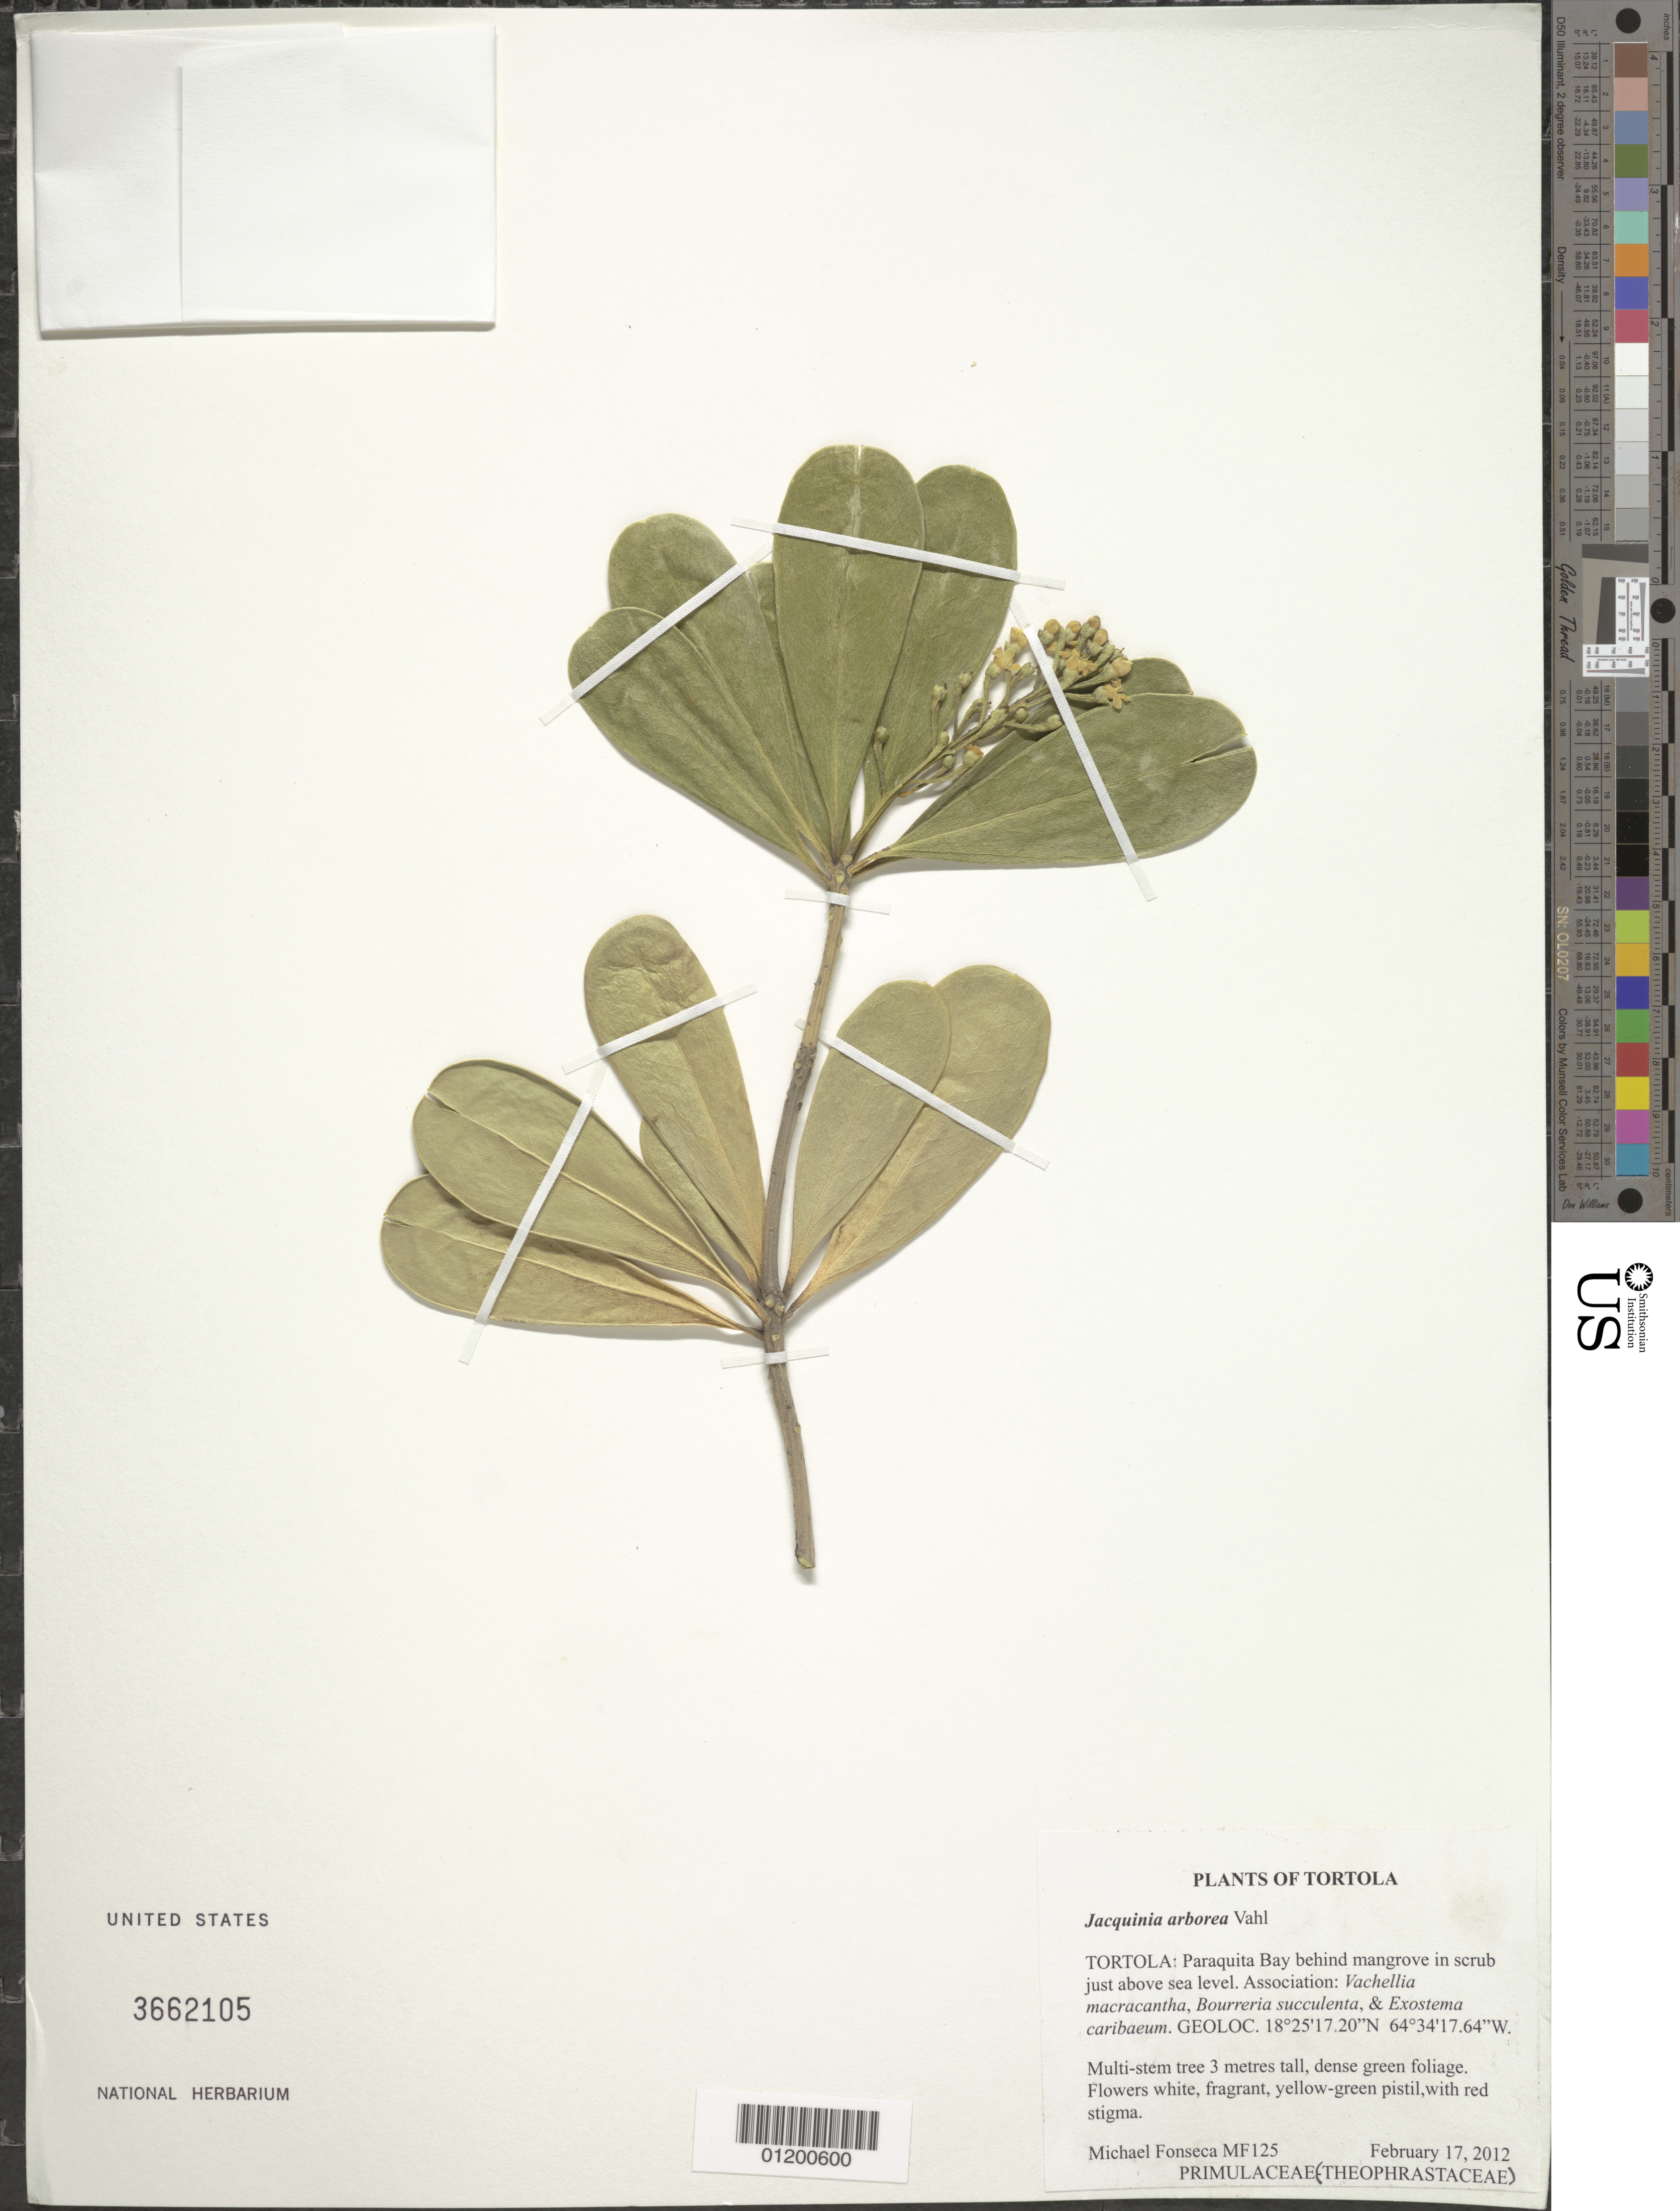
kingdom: Plantae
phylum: Tracheophyta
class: Magnoliopsida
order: Ericales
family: Primulaceae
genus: Jacquinia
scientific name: Jacquinia arborea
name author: Vahl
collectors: M. Fonseca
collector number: MF125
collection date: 2012-02-17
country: Puerto Rico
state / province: Tortola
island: Puerto Rico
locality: Paraquita Bay behind mangrove in scrub.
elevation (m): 0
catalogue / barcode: US 3662105